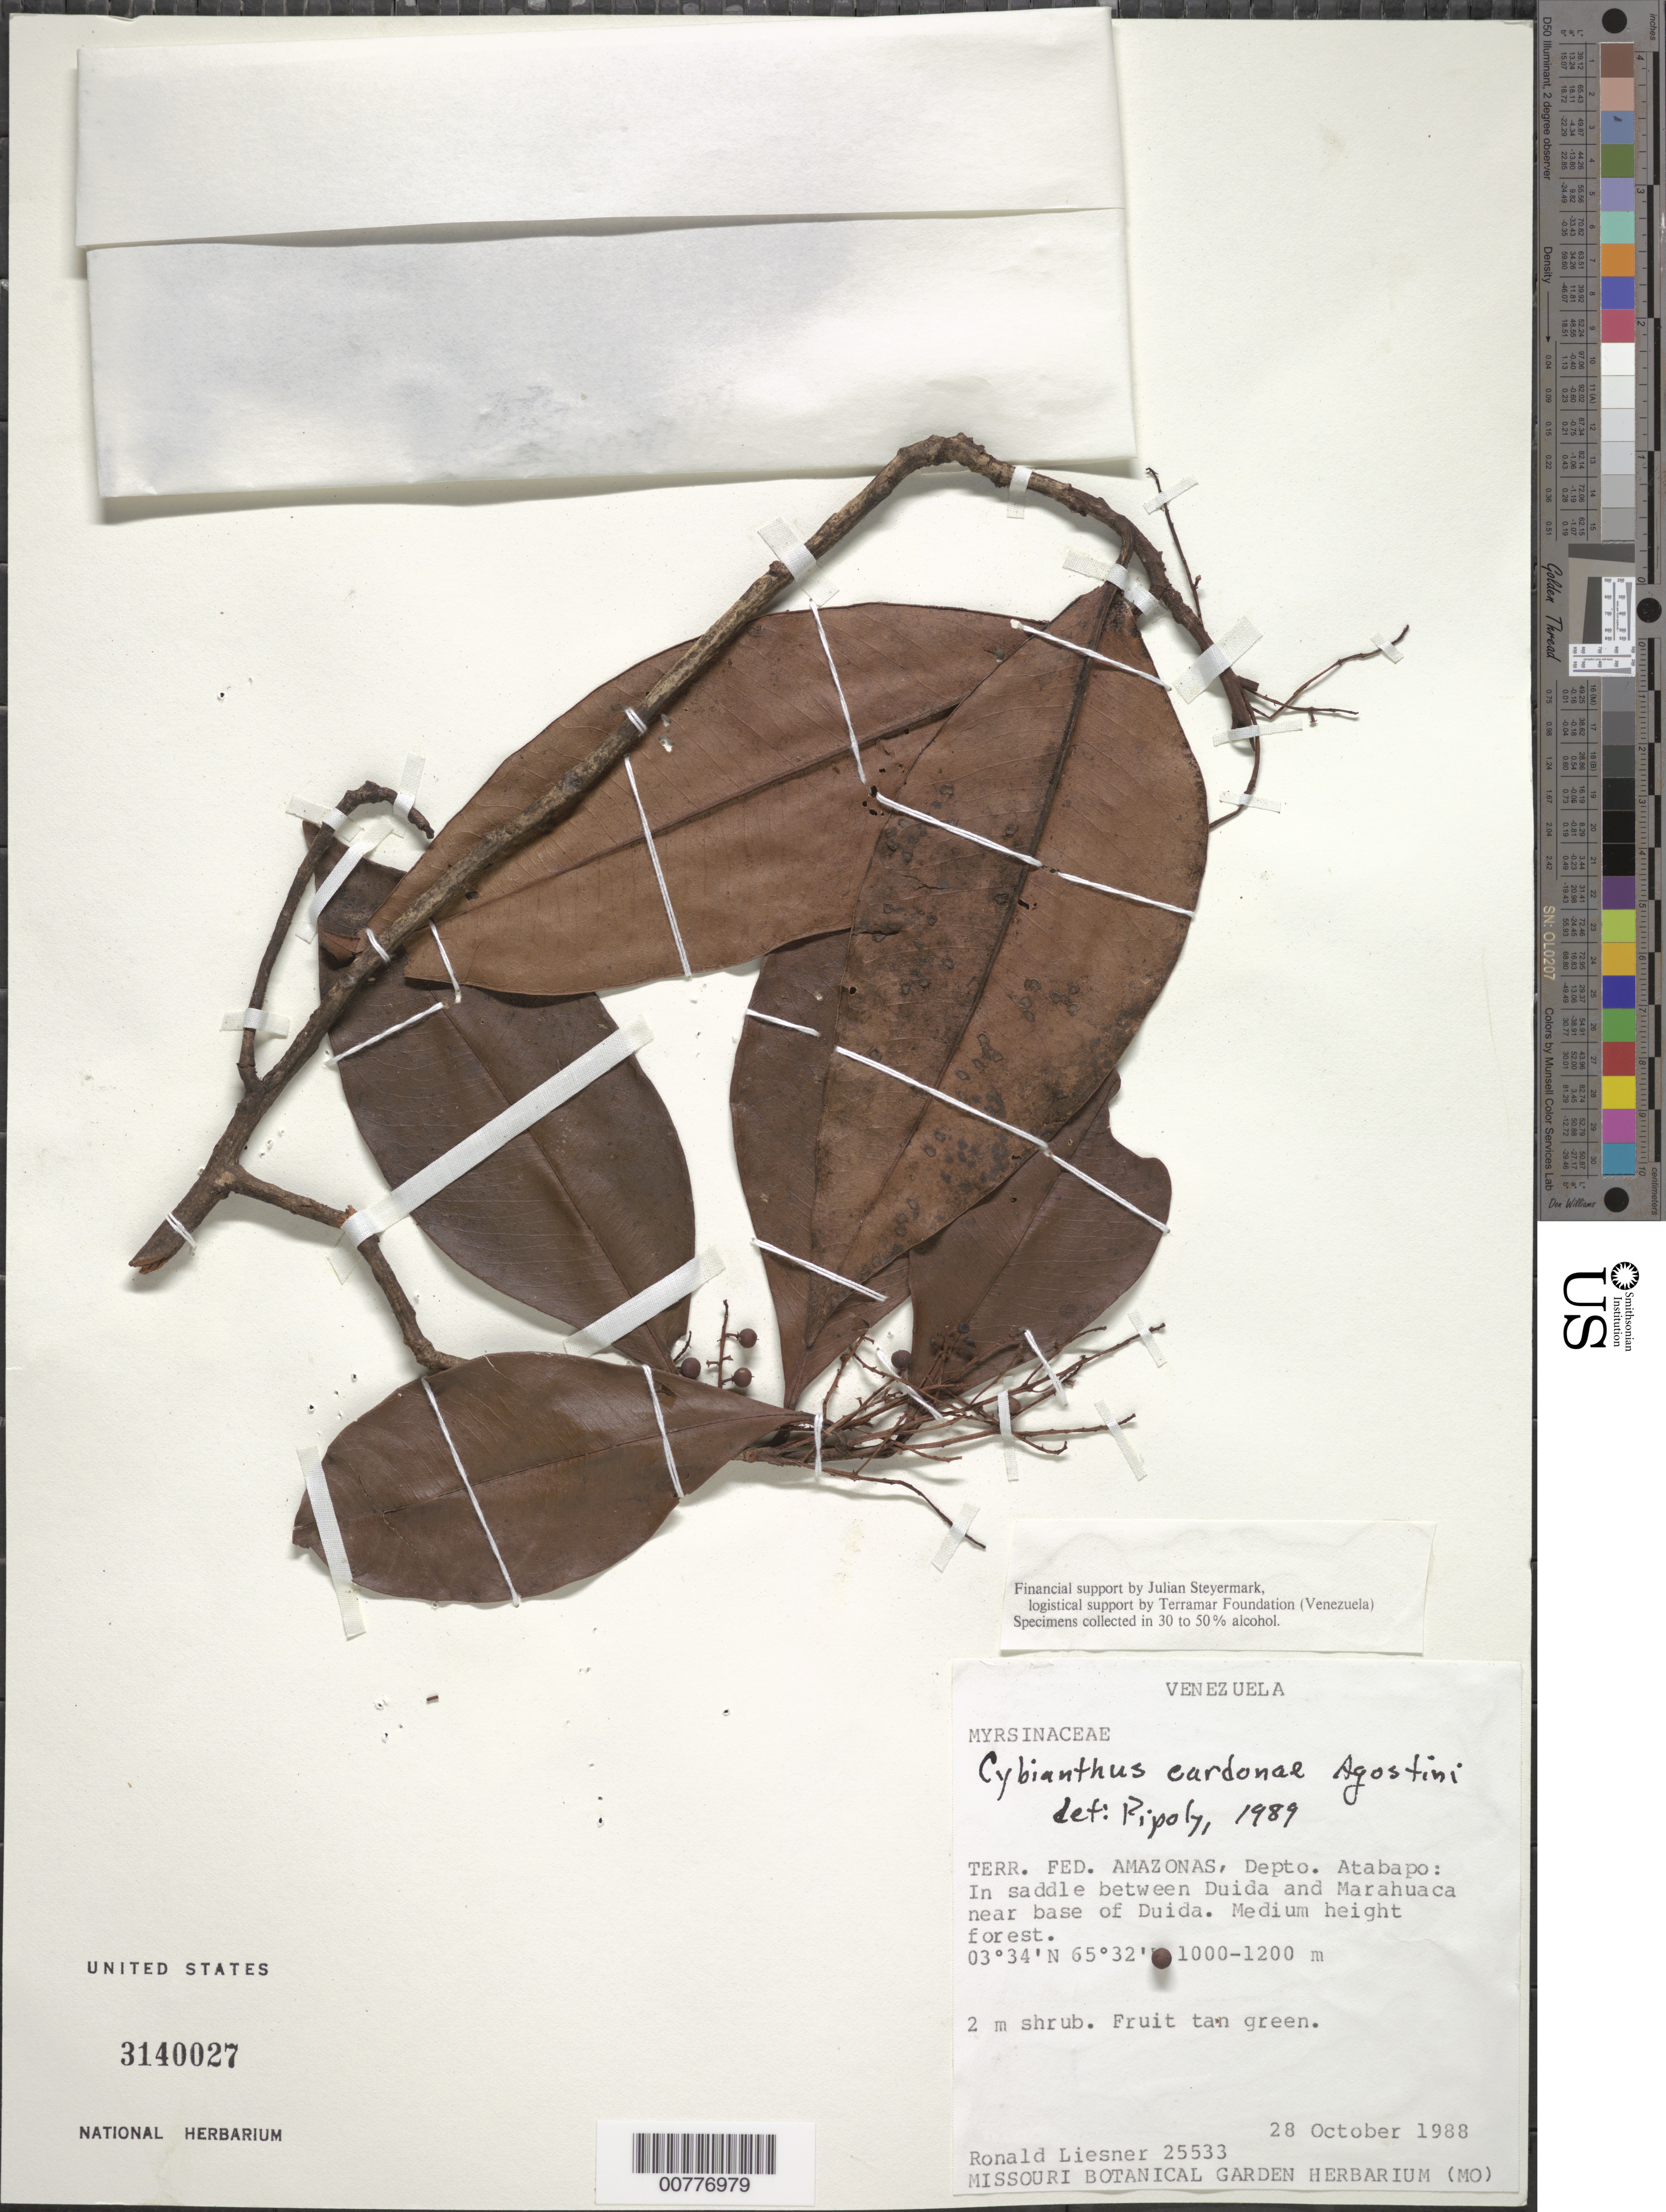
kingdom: Plantae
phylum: Tracheophyta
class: Magnoliopsida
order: Ericales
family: Primulaceae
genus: Cybianthus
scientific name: Cybianthus cardonae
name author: G. Agostini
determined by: Pipoly, J. J., III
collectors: R. L. Liesner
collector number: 25533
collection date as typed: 28-Oct-88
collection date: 1988-10-28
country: Venezuela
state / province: Amazonas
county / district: Atabapo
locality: Duida, near base; saddle between Duida and Marahuaca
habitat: Medium height forest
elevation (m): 1000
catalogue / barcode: US 3140027